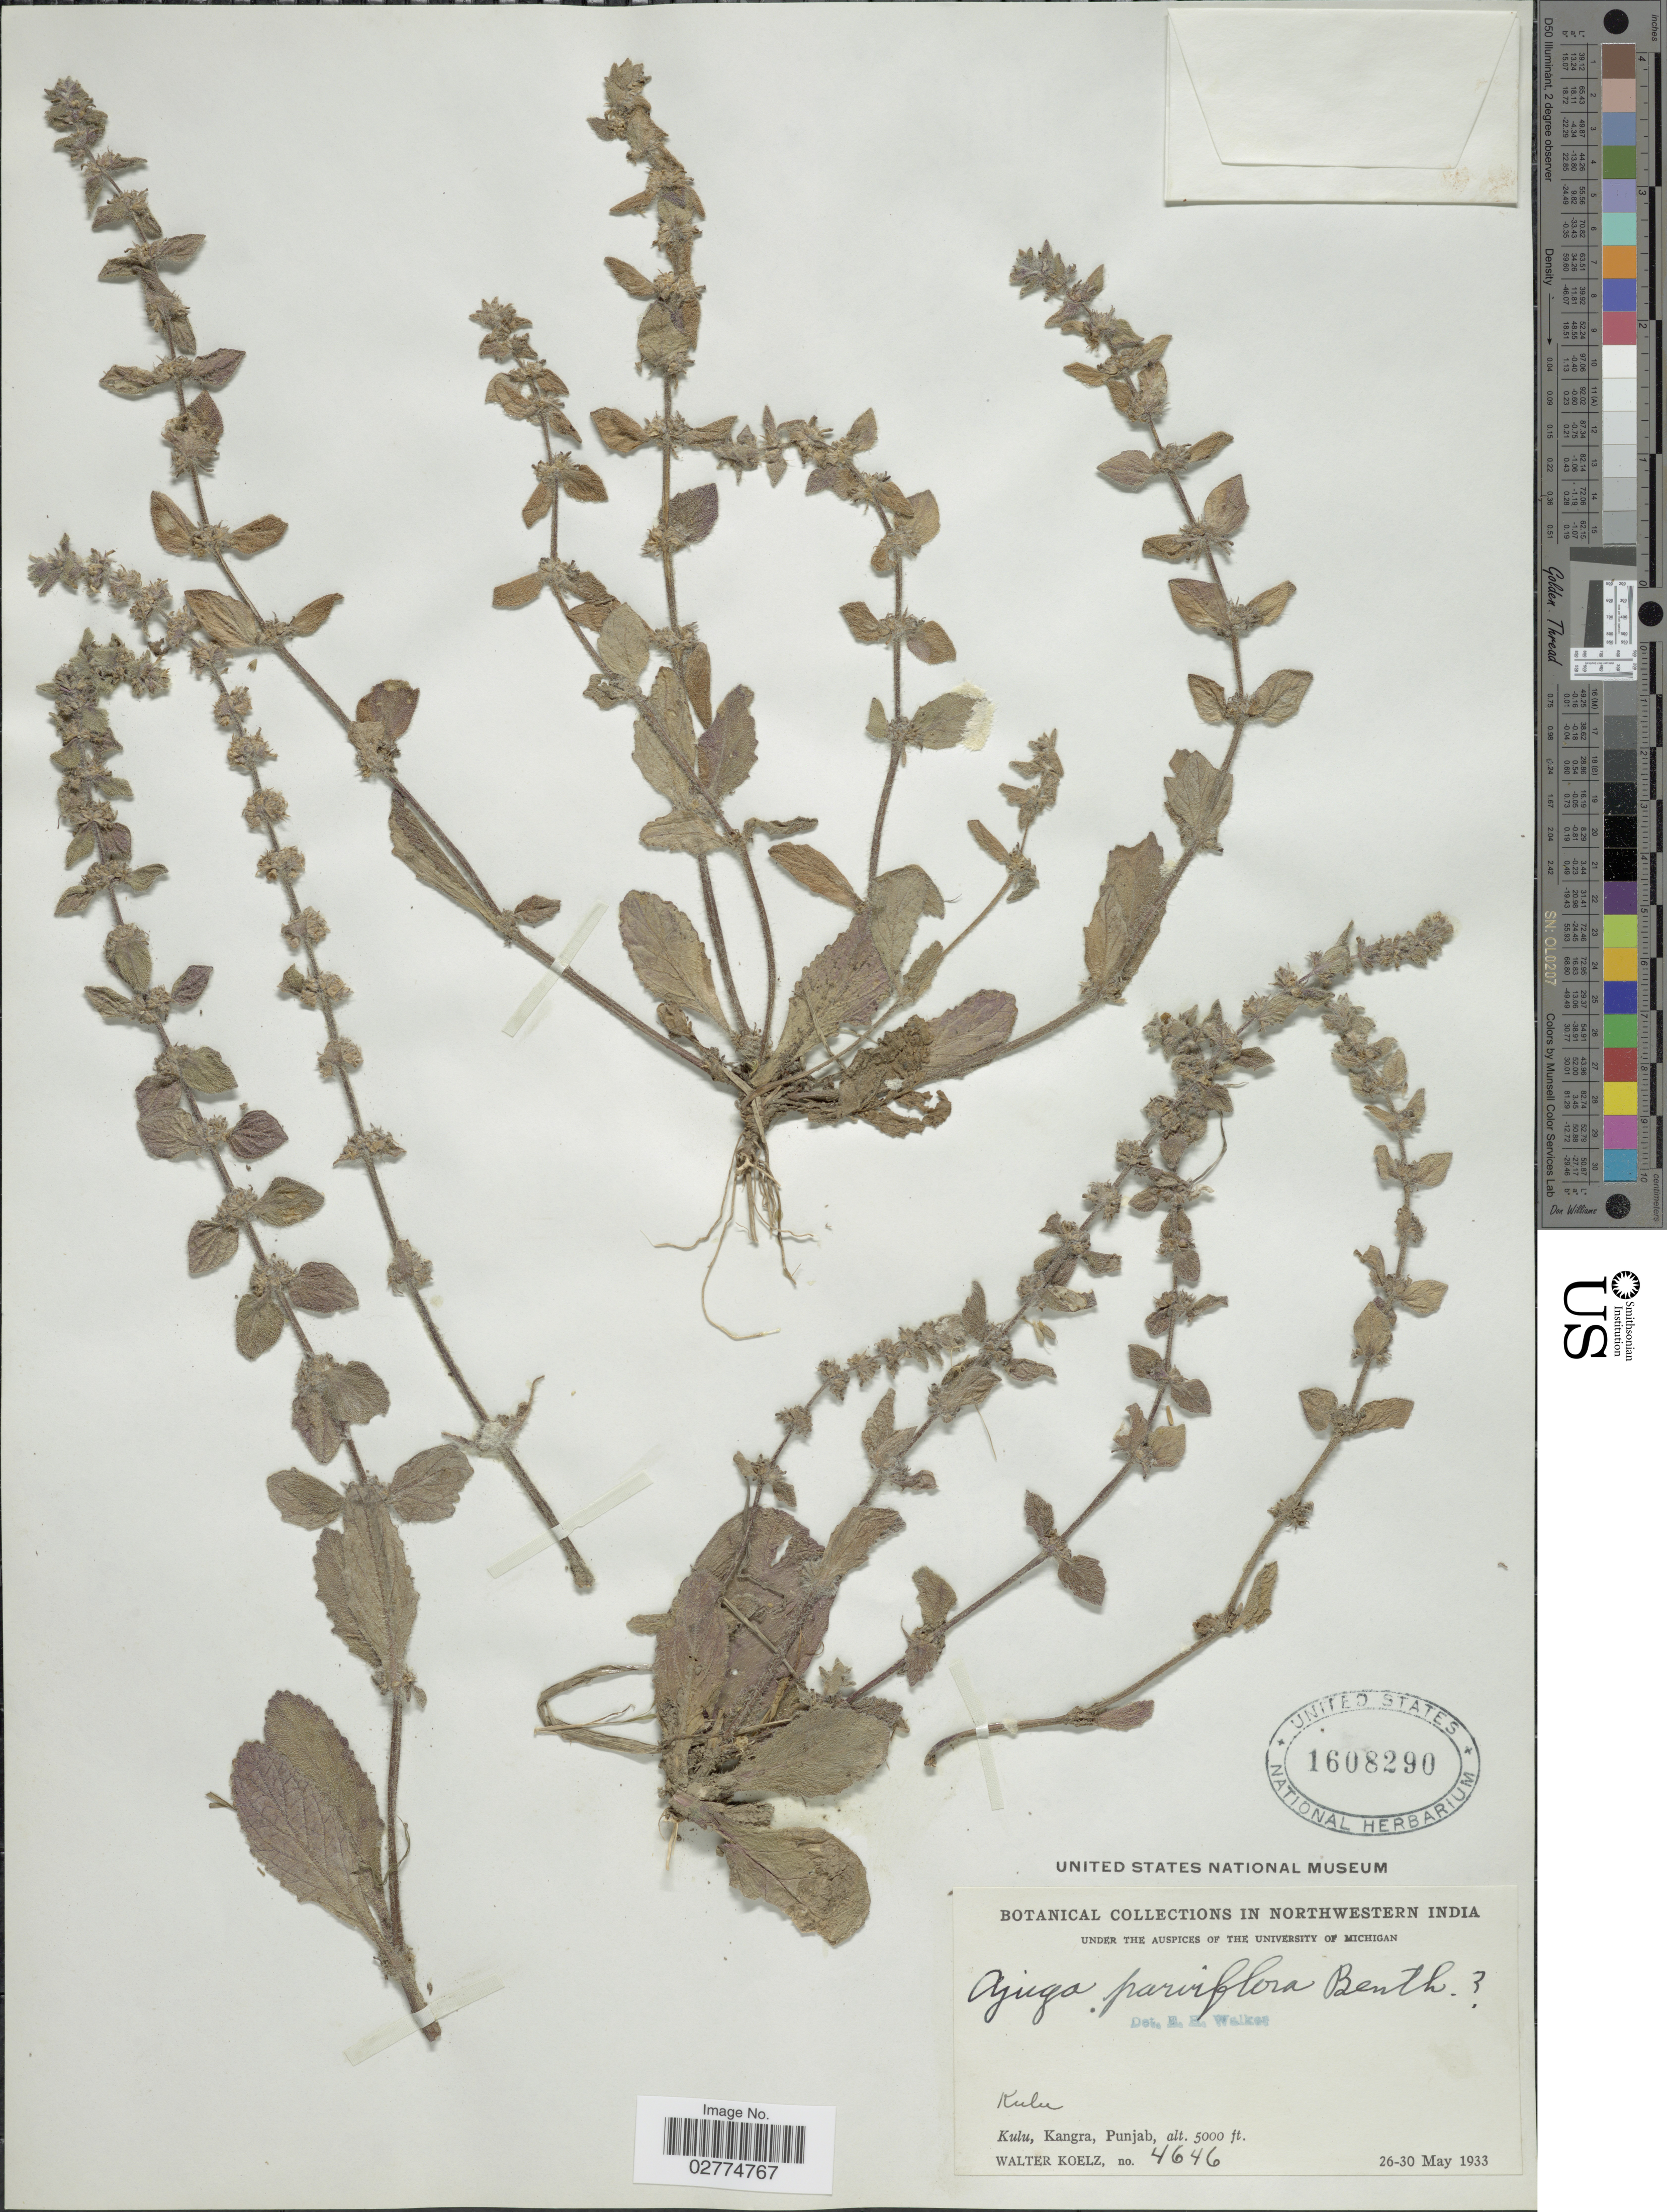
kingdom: Plantae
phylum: Tracheophyta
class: Magnoliopsida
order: Lamiales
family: Lamiaceae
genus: Ajuga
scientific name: Ajuga parviflora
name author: Benth.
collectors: W. N. Koelz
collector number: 4646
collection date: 1933-05-26/1933-05-30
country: India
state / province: Himachal Pradesh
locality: Northwestern India. Kulu, Kangra, Punjab.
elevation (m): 1524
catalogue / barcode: US 1608290